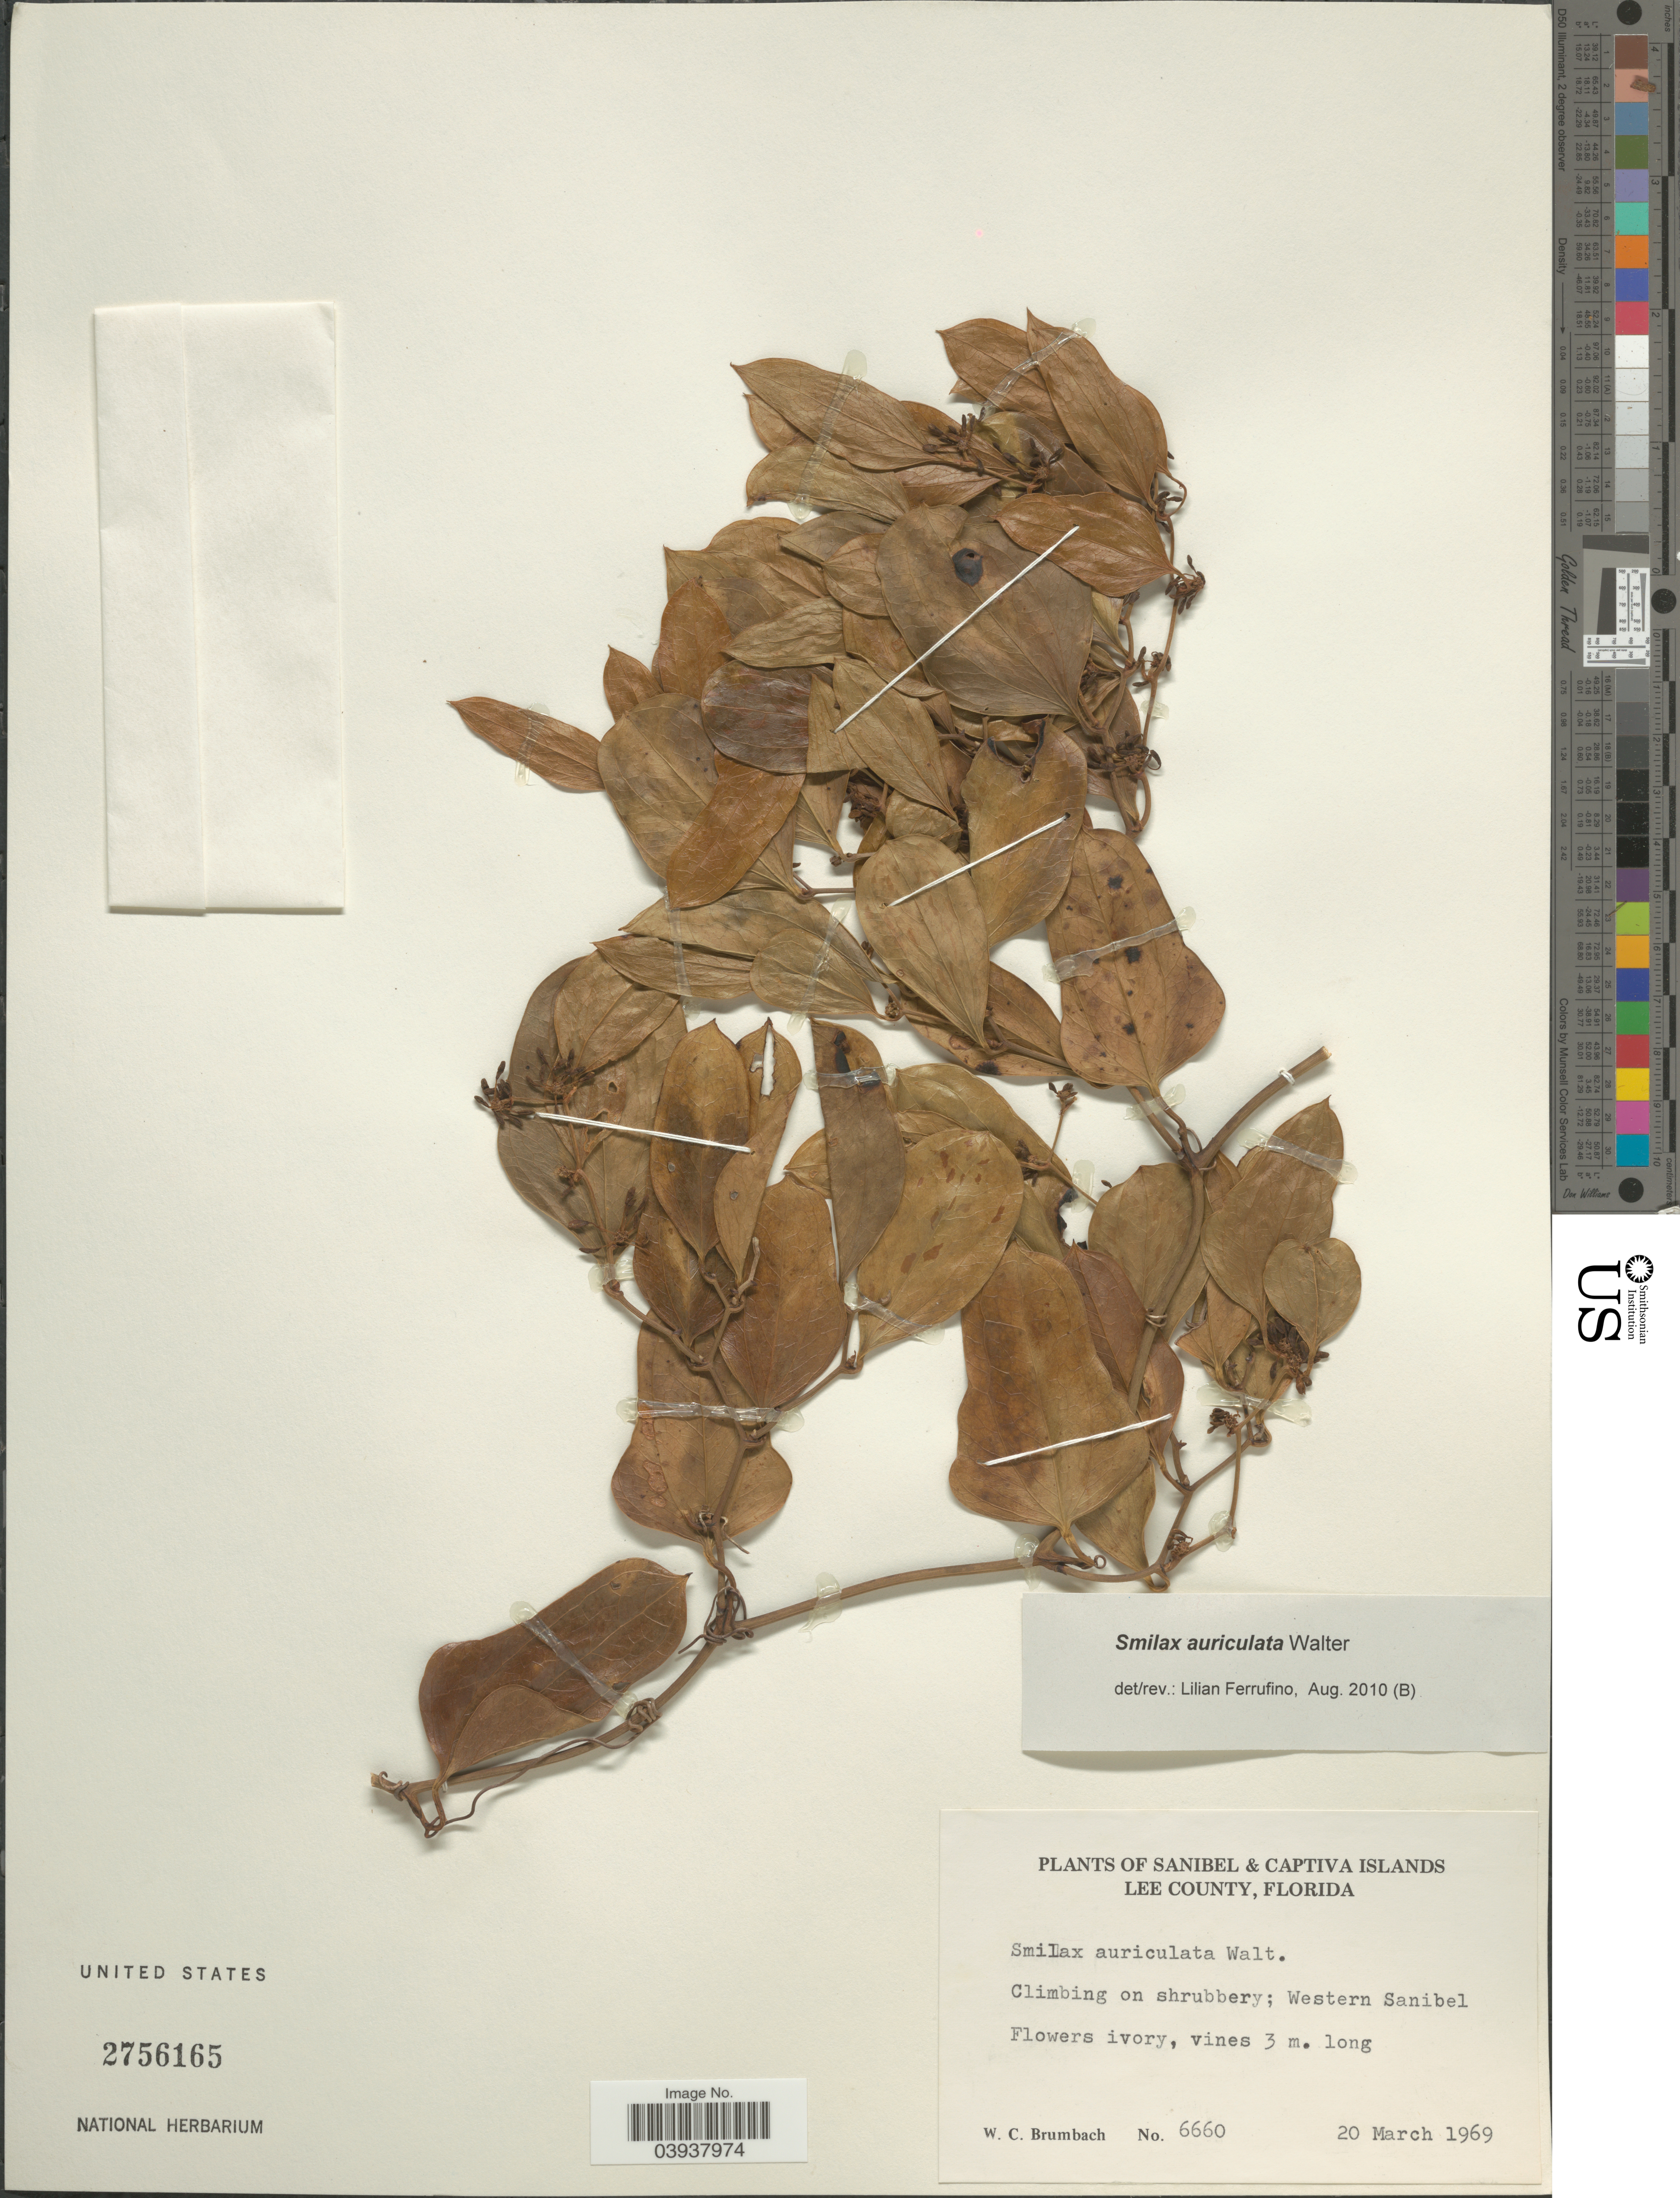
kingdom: Plantae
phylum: Tracheophyta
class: Liliopsida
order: Liliales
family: Smilacaceae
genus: Smilax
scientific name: Smilax auriculata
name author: Walter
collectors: W. C. Brumbach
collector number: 6660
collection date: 1969-03-20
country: United States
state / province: Florida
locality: Sanibel Islands. Lee County. Western Sanibel.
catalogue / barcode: US 2756165